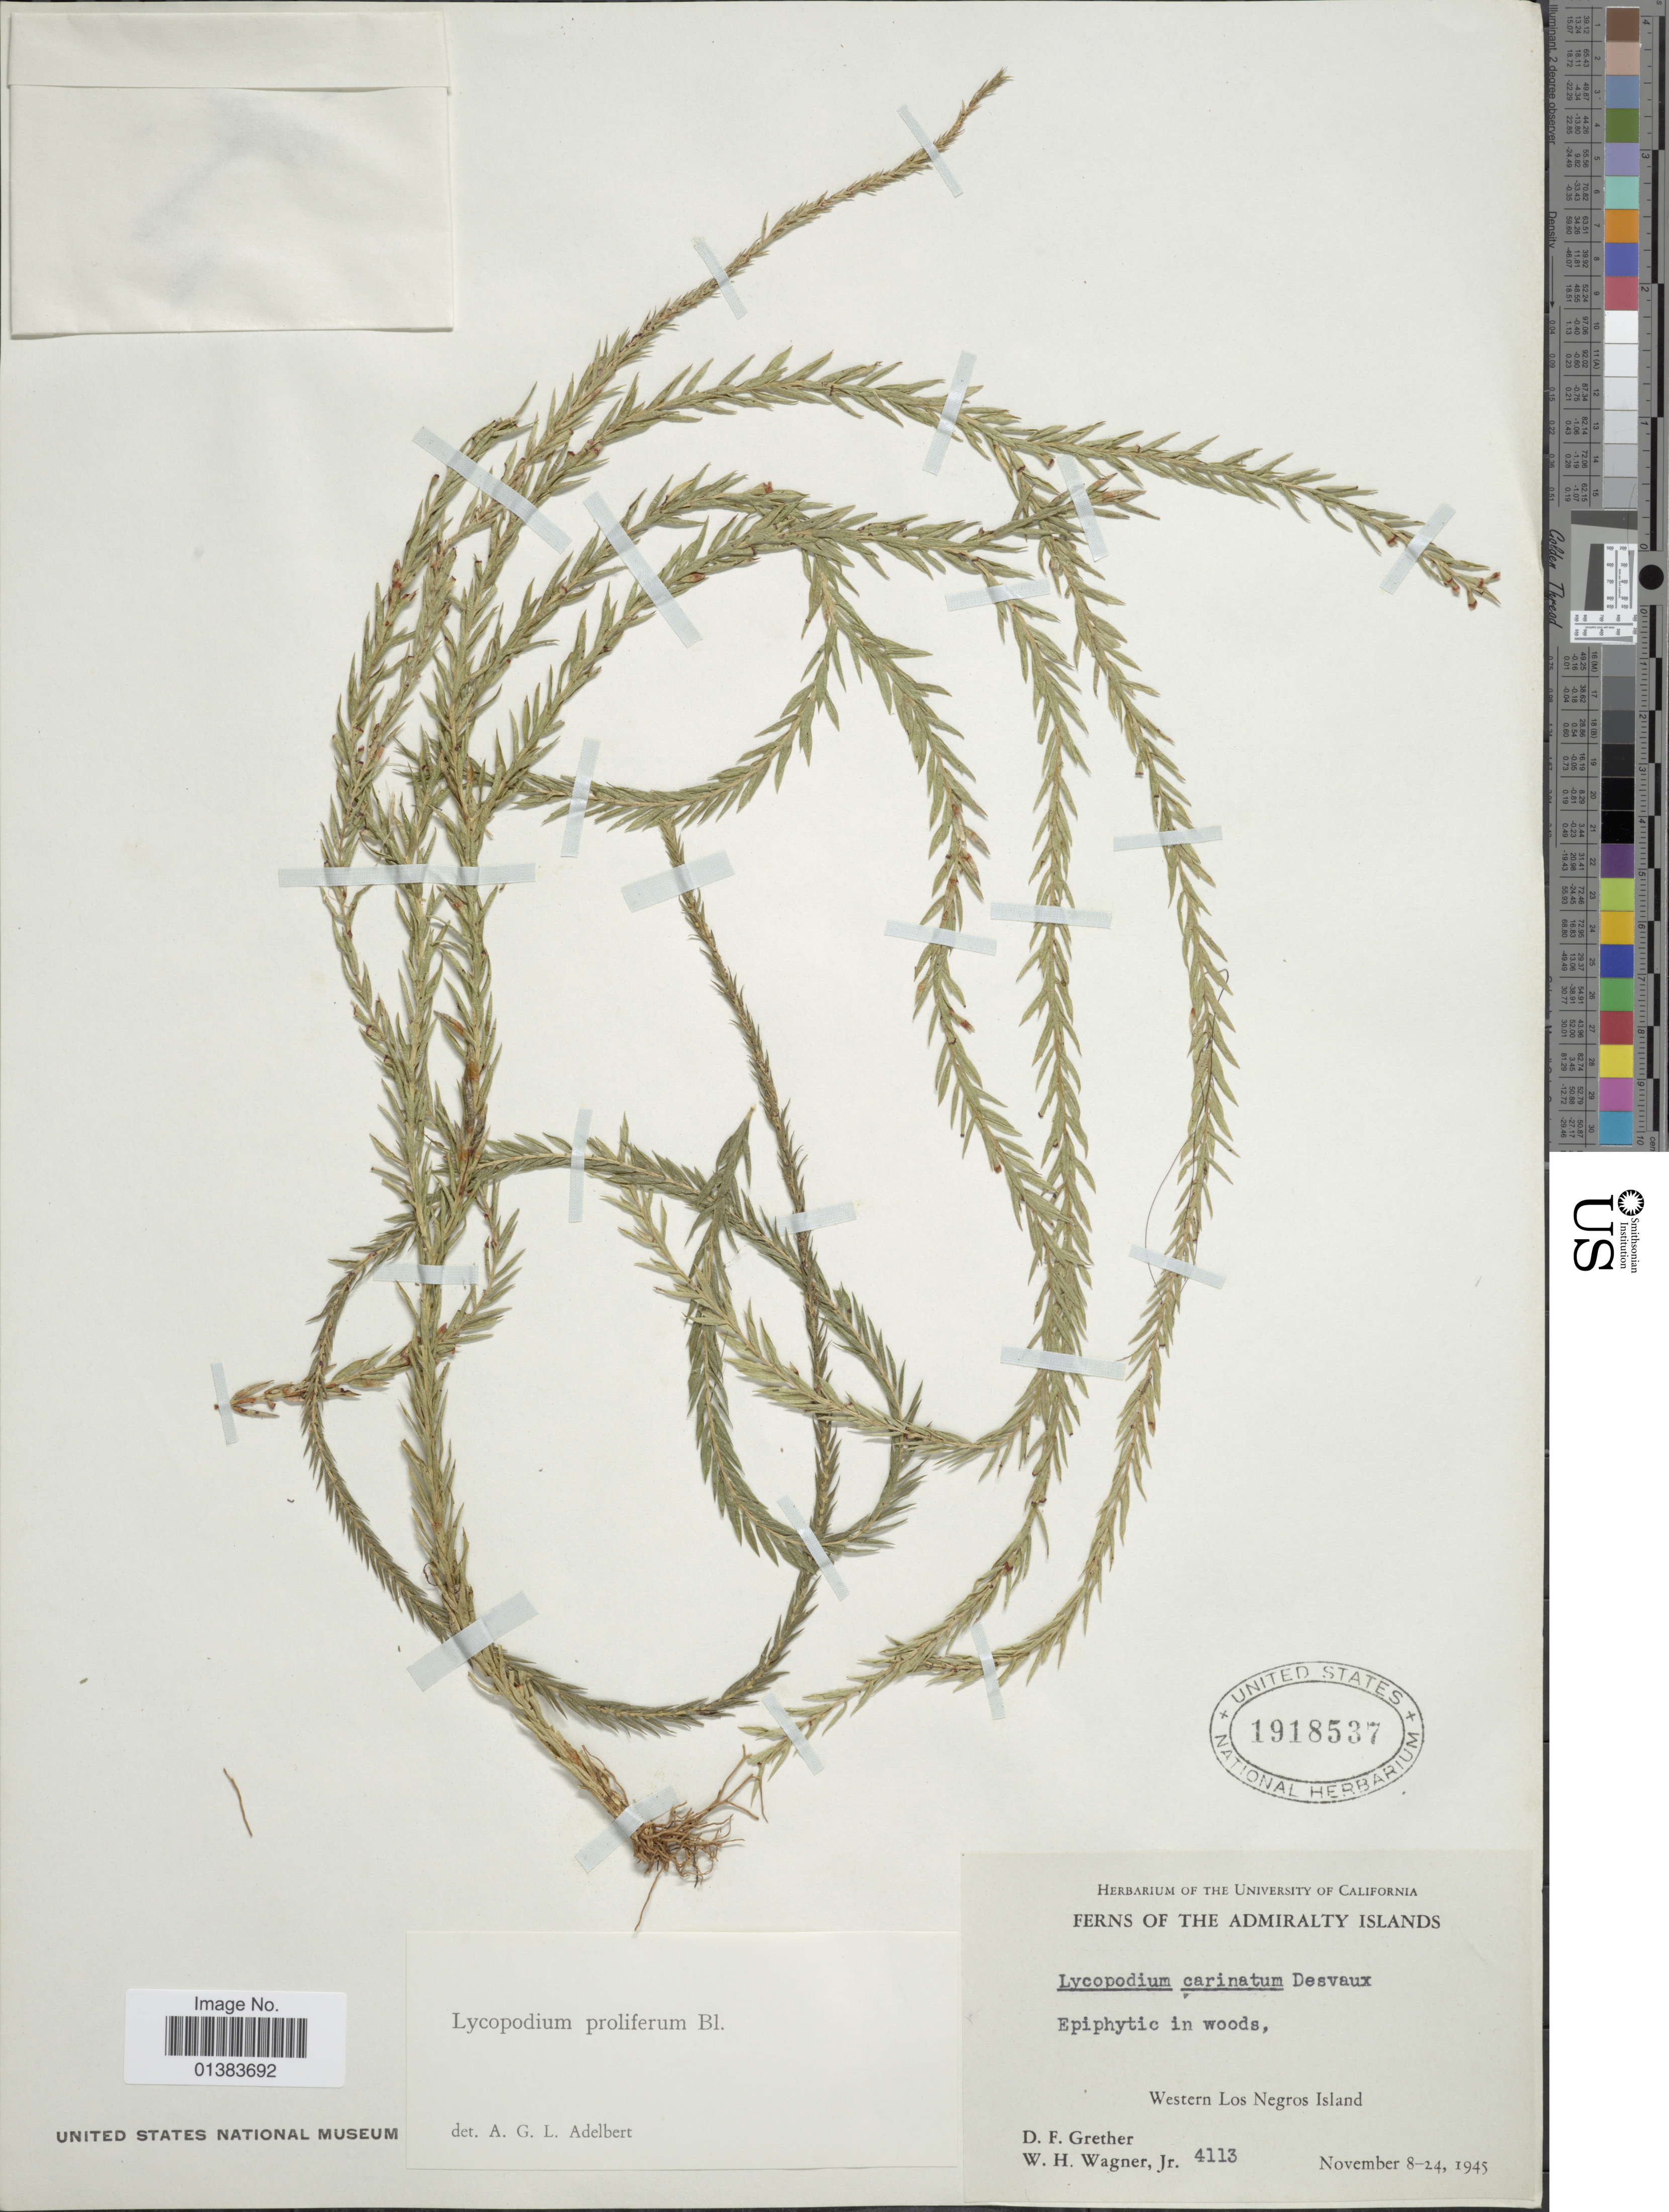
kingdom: Plantae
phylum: Tracheophyta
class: Lycopodiopsida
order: Lycopodiales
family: Lycopodiaceae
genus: Phlegmariurus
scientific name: Phlegmariurus carinatus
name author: (Desv.) Ching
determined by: Field, A. R.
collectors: D. F. Grether & W. H. Wagner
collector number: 4113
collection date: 1945-11-08/1945-11-24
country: Papua New Guinea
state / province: Manus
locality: Admiralty Islands, Western Los Negros Island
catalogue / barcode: US 1918537